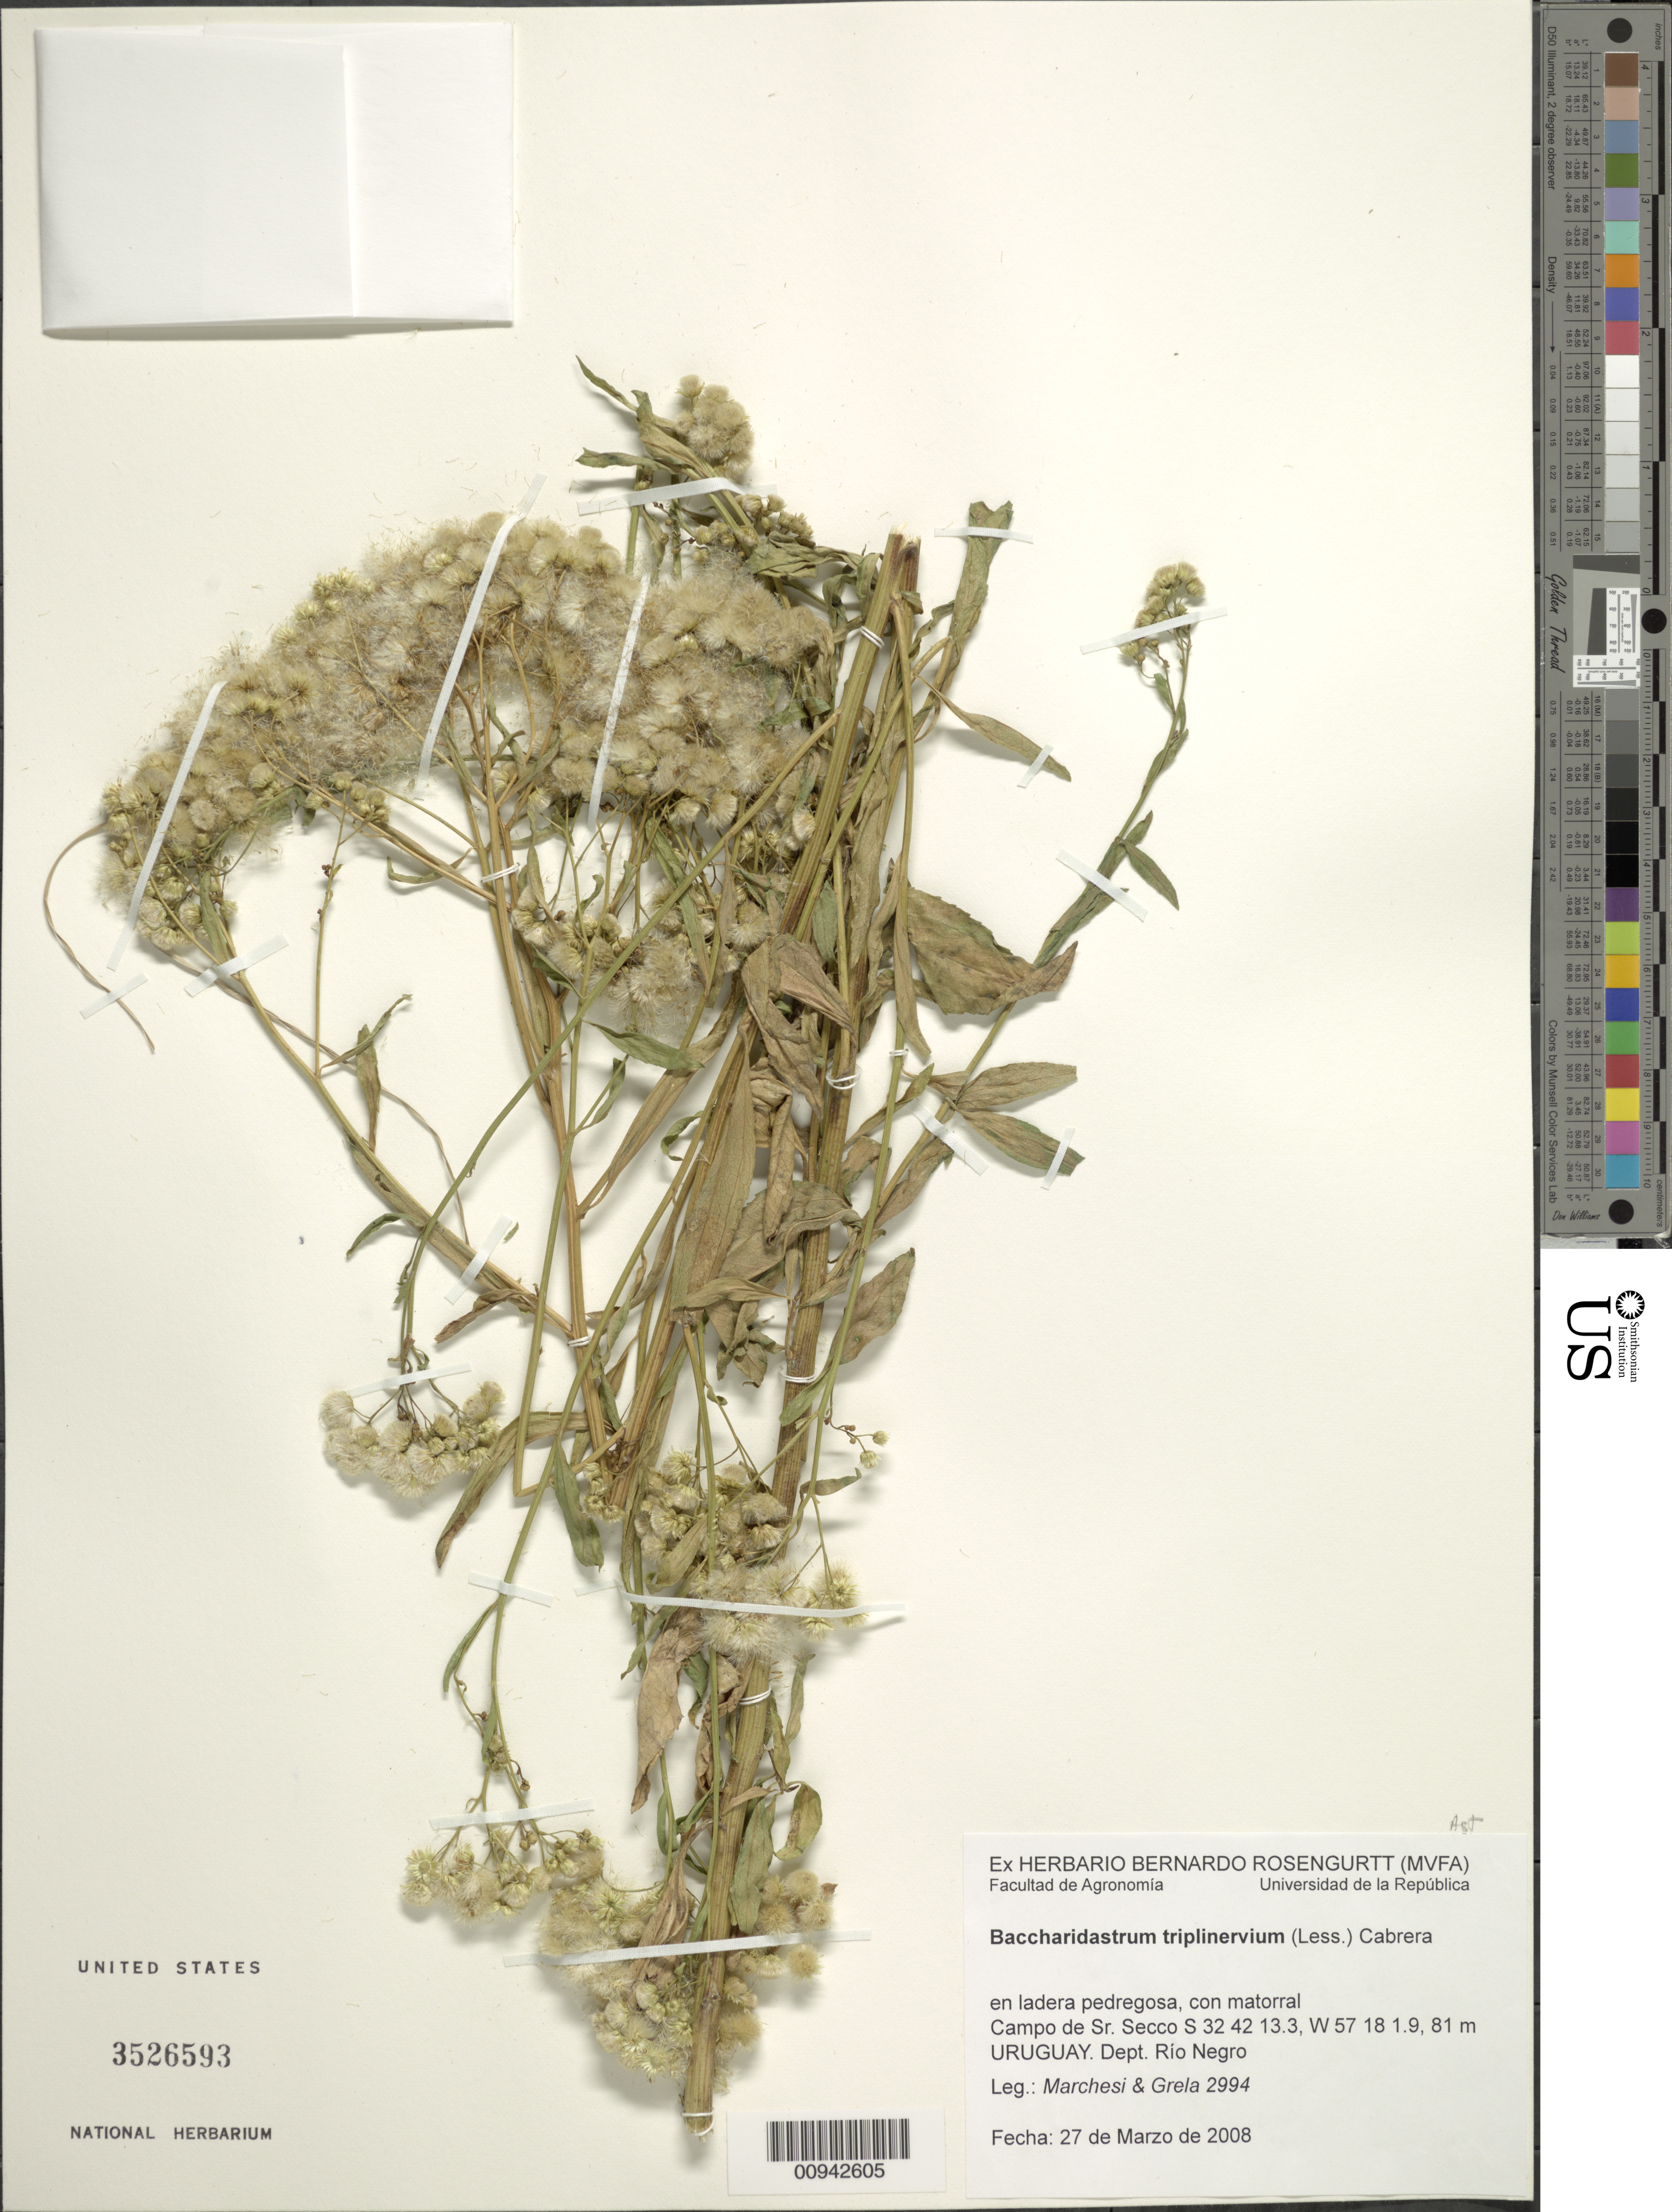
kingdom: Plantae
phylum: Tracheophyta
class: Magnoliopsida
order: Asterales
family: Asteraceae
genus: Baccharidastrum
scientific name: Baccharidastrum triplinervium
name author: (Less.) Cabrera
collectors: E. H. Marchesi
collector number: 2994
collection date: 2008-03-27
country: Uruguay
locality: Río Negro. Campo de Sr. Secco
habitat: Ladera pedregosa, con matorral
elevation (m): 81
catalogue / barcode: US 3526593